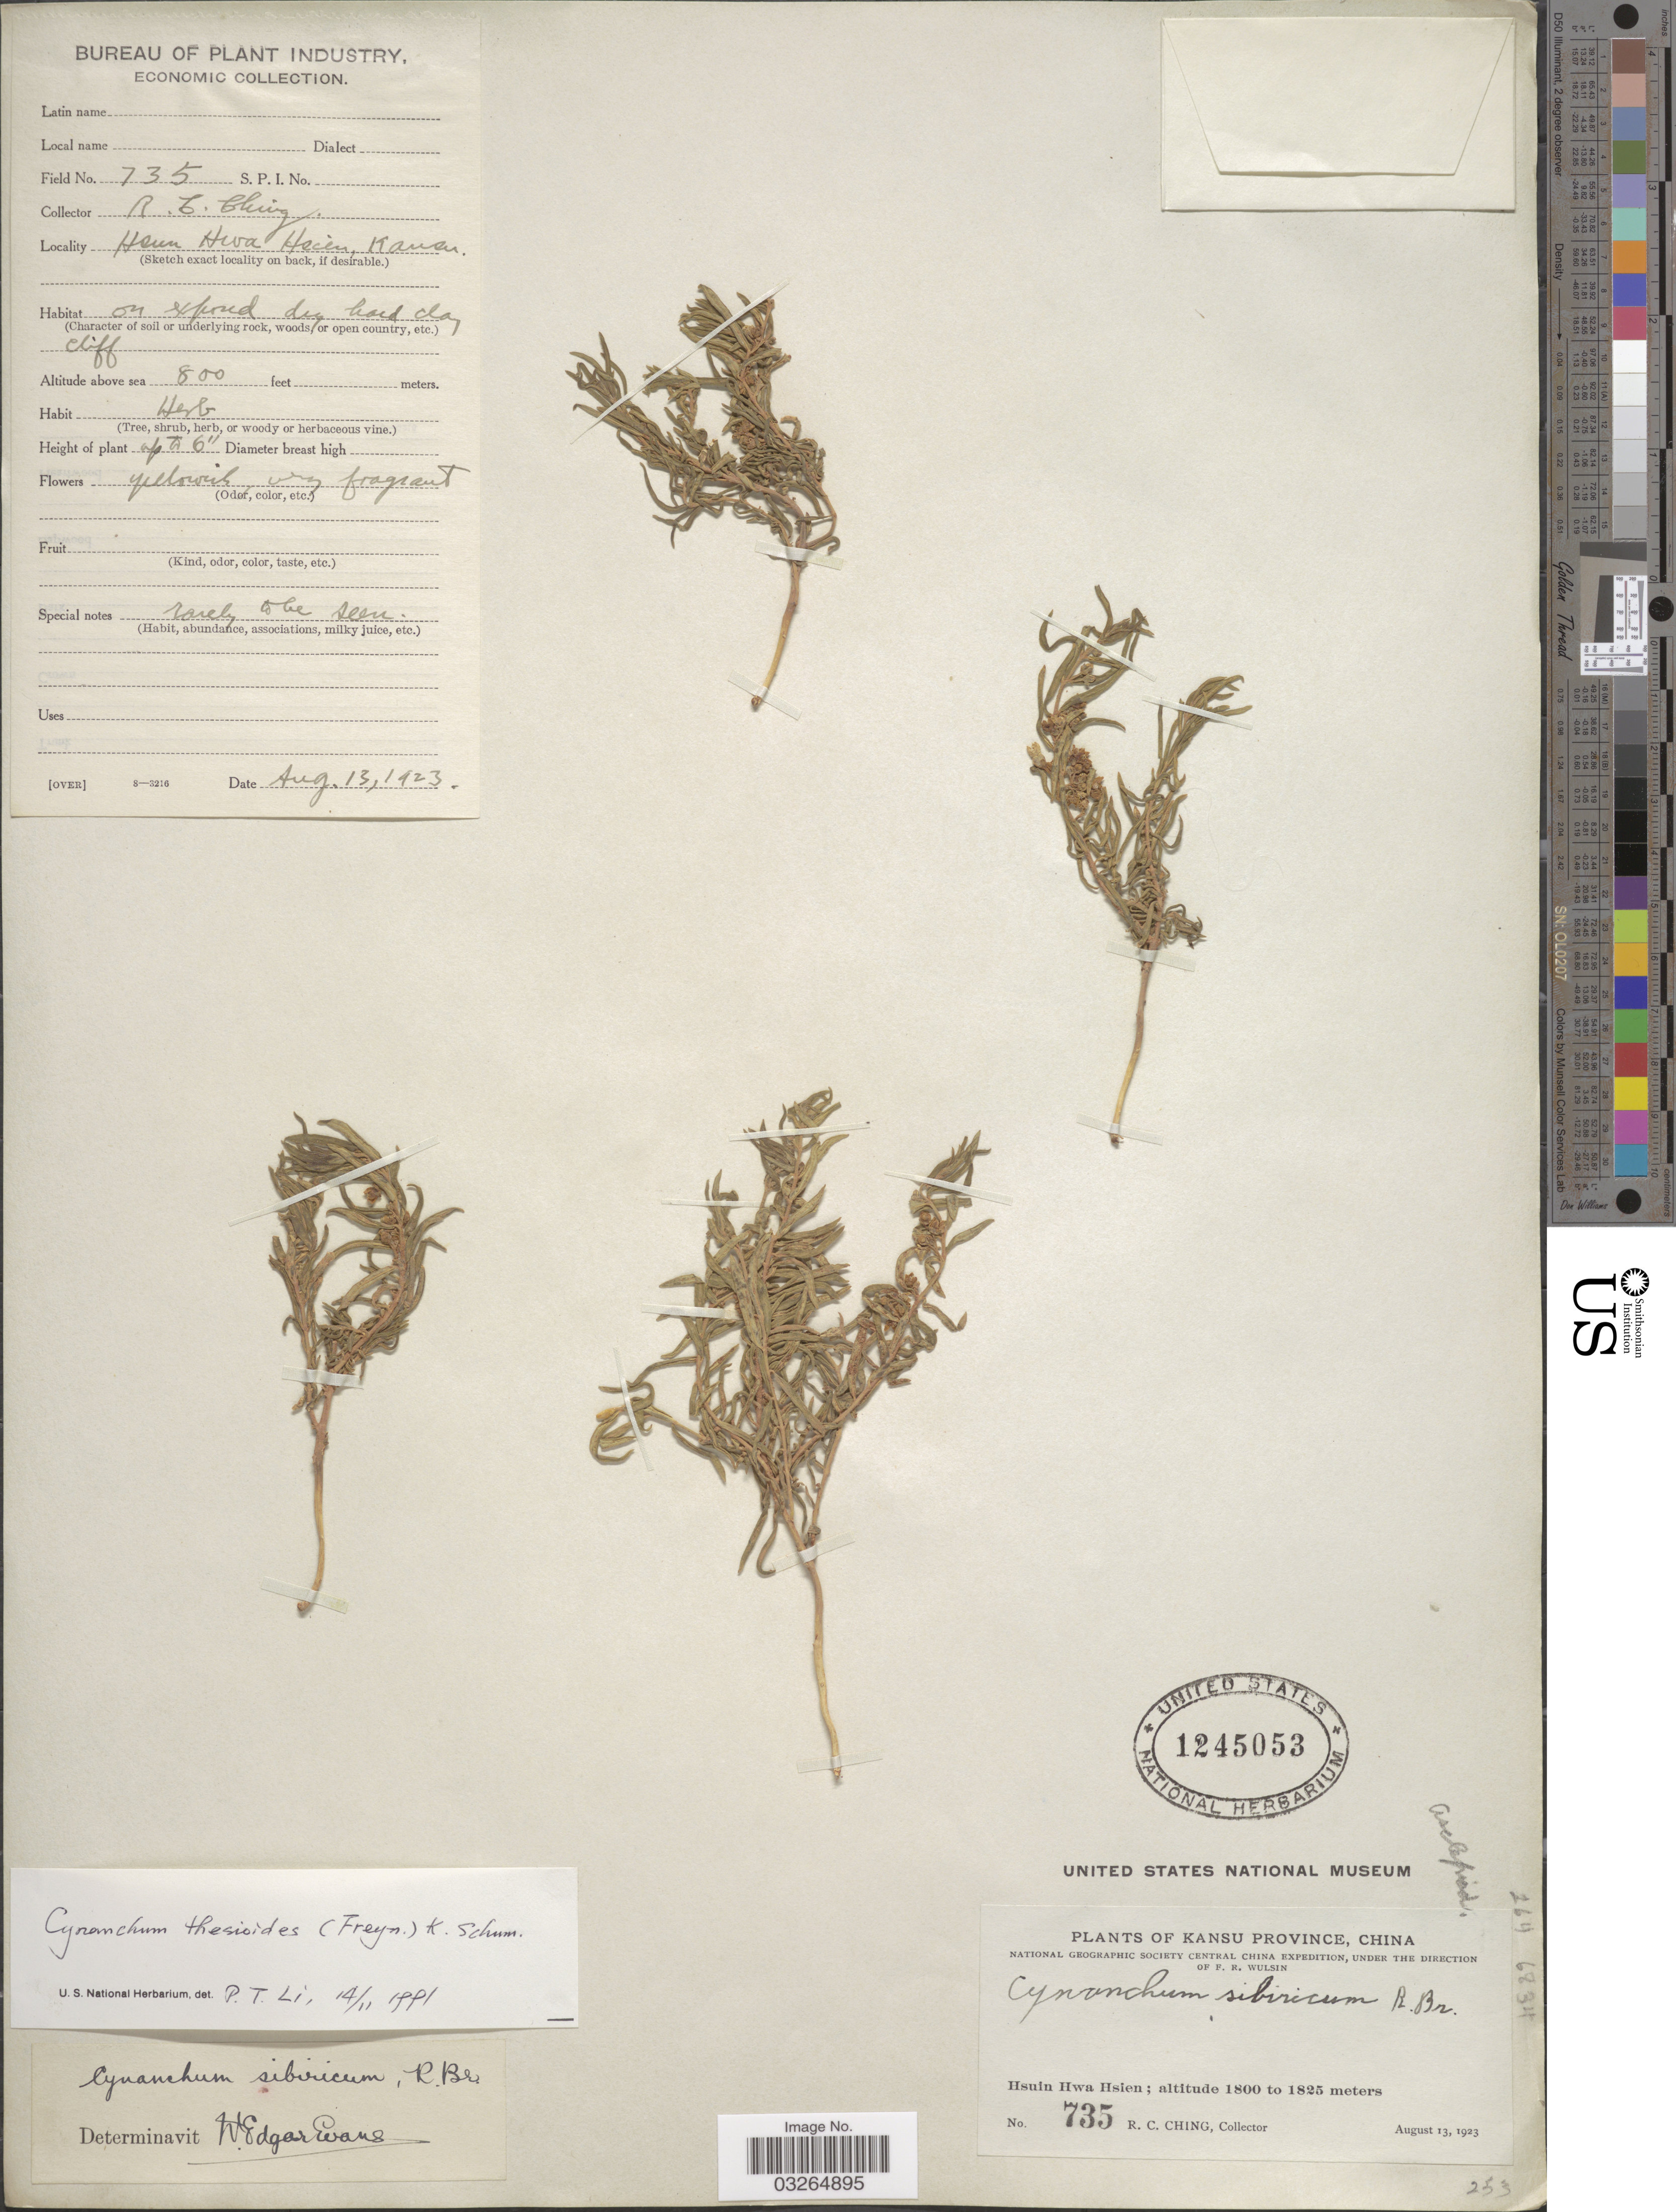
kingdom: Plantae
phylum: Tracheophyta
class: Magnoliopsida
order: Gentianales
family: Apocynaceae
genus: Cynanchum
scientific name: Cynanchum thesioides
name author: (Freyn) K. Schum.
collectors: R. C. Ching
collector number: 735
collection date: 1923-08-13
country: China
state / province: Gansu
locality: Kansu Province. Hsuin Hwa Hsien.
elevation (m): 244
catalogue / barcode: US 1245053